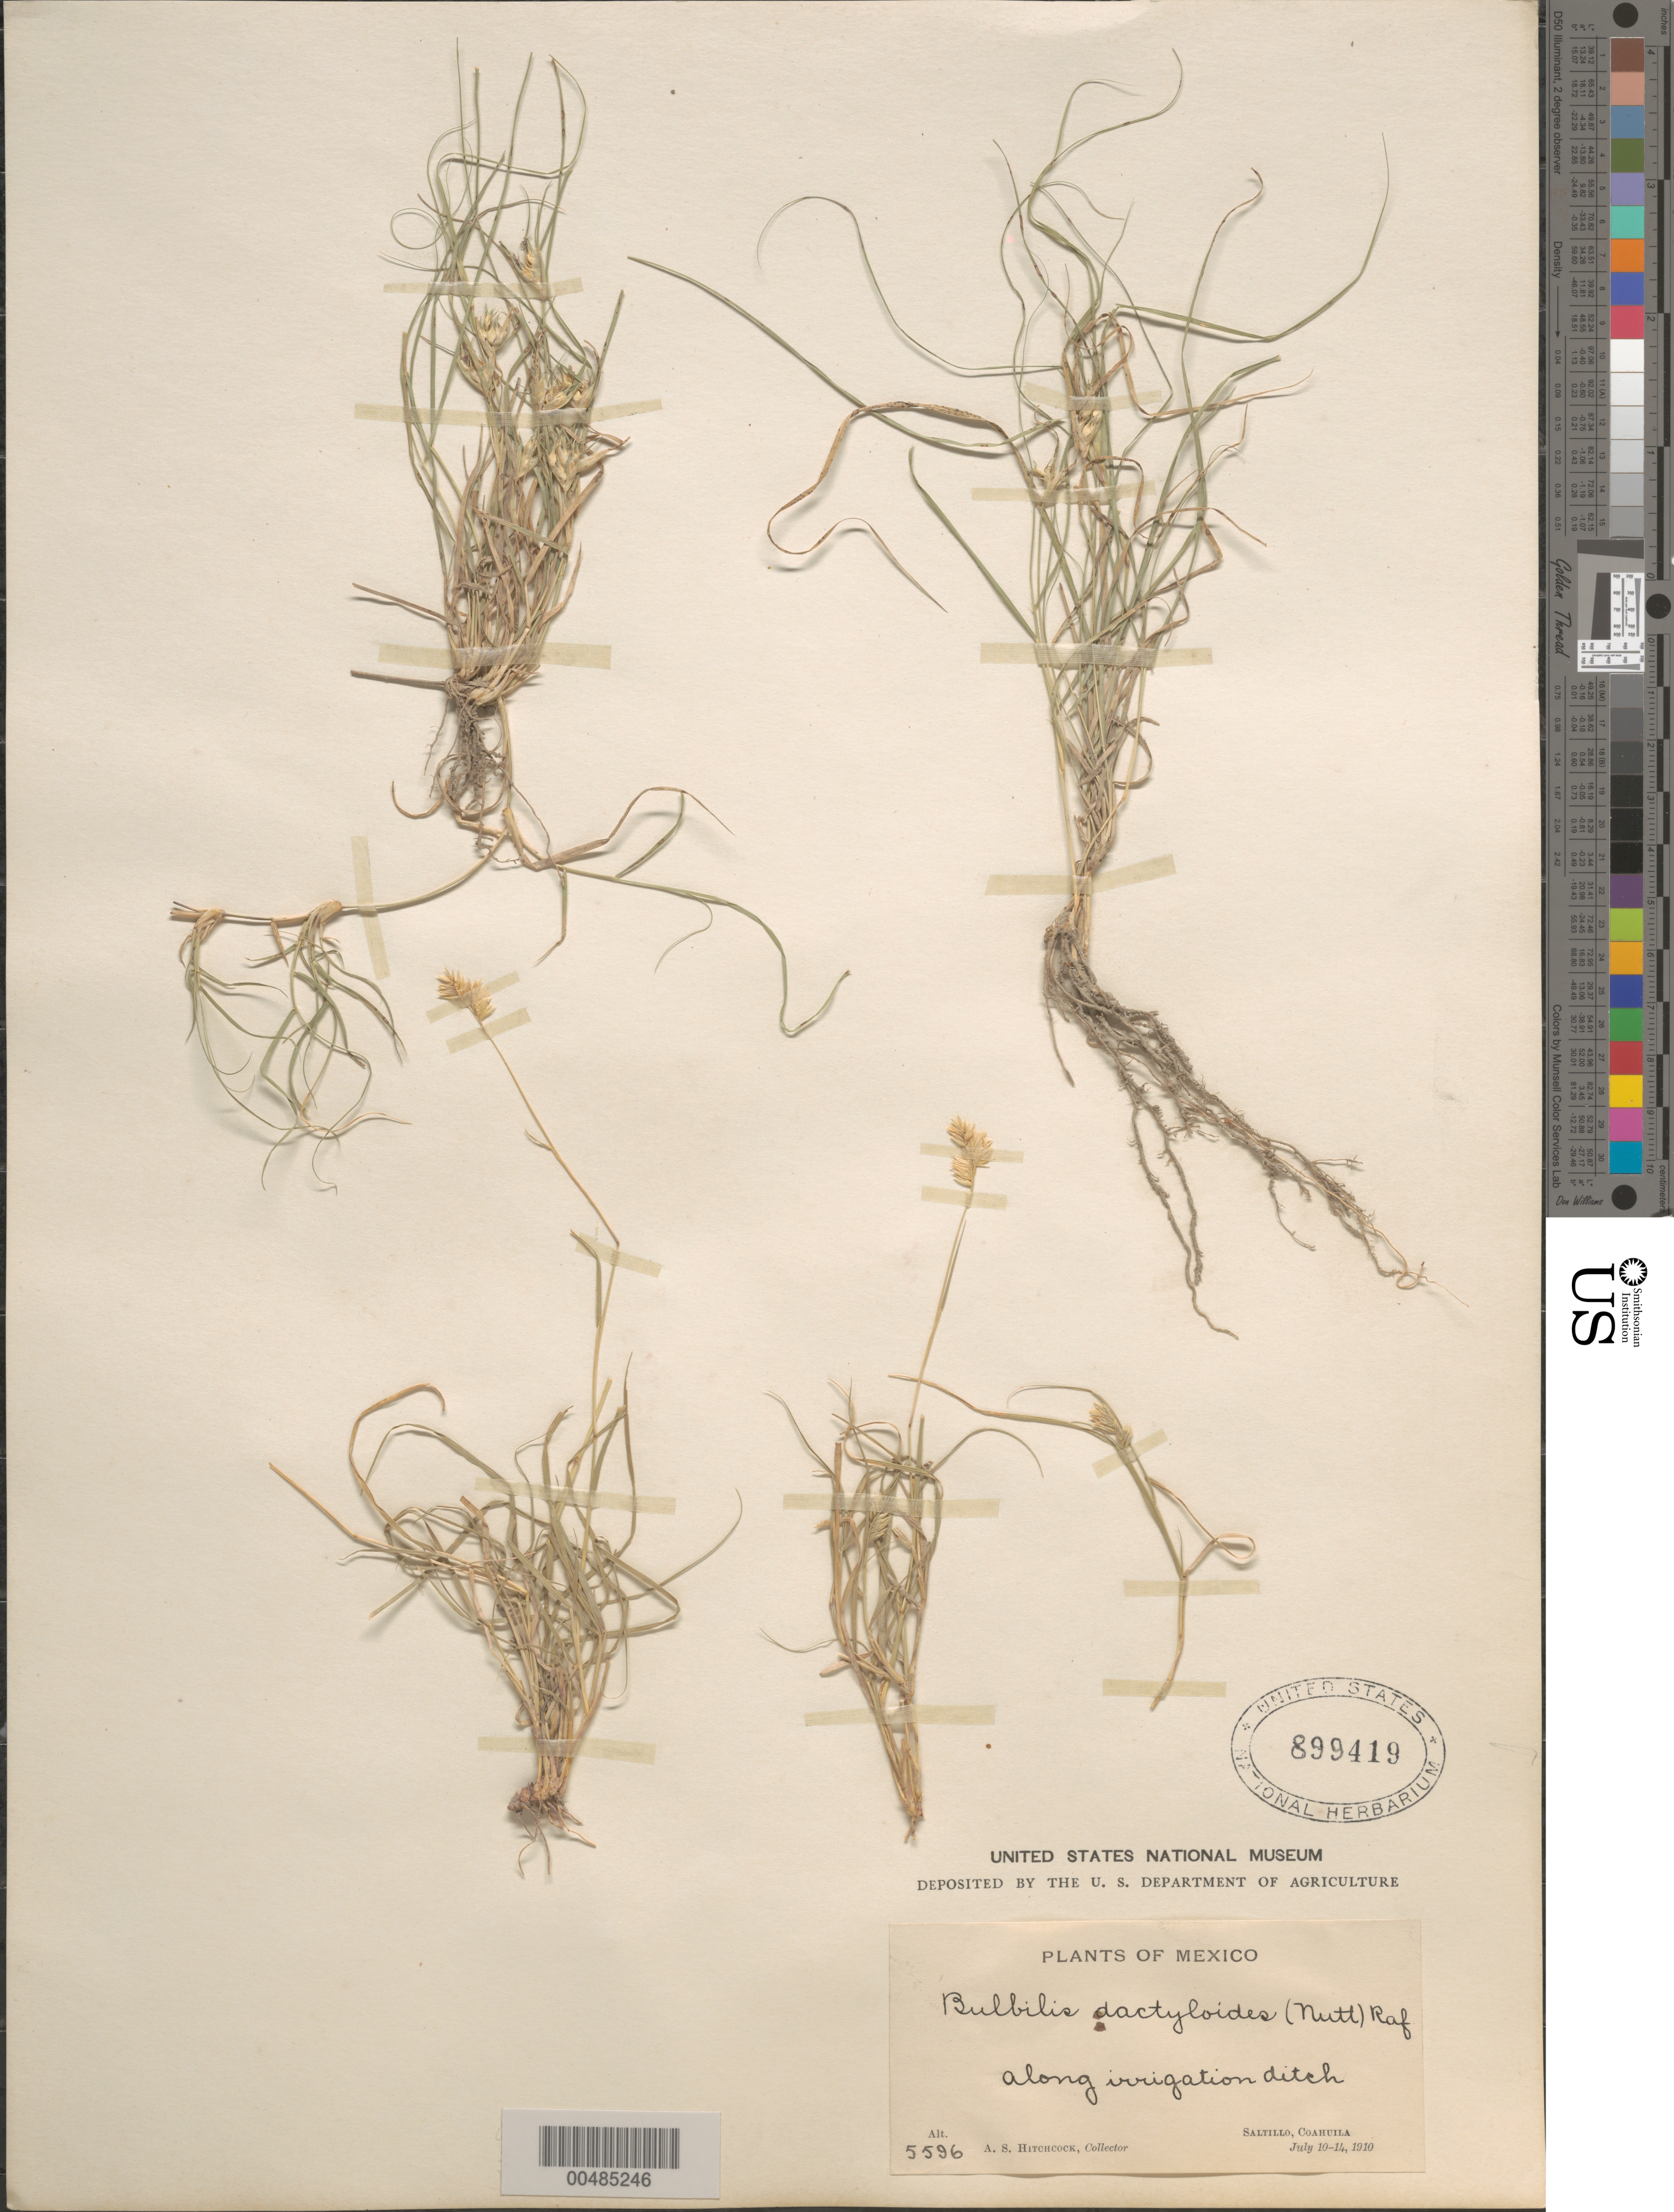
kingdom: Plantae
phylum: Tracheophyta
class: Liliopsida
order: Poales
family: Poaceae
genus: Buchloe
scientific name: Buchloe dactyloides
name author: (Nutt.) Engelm.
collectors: A. S. Hitchcock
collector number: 5596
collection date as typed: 10 Jul 1910 to 14 Jul 1910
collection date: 1910-07-10/1910-07-14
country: Mexico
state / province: Coahuila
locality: Saltillo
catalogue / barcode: US 899419